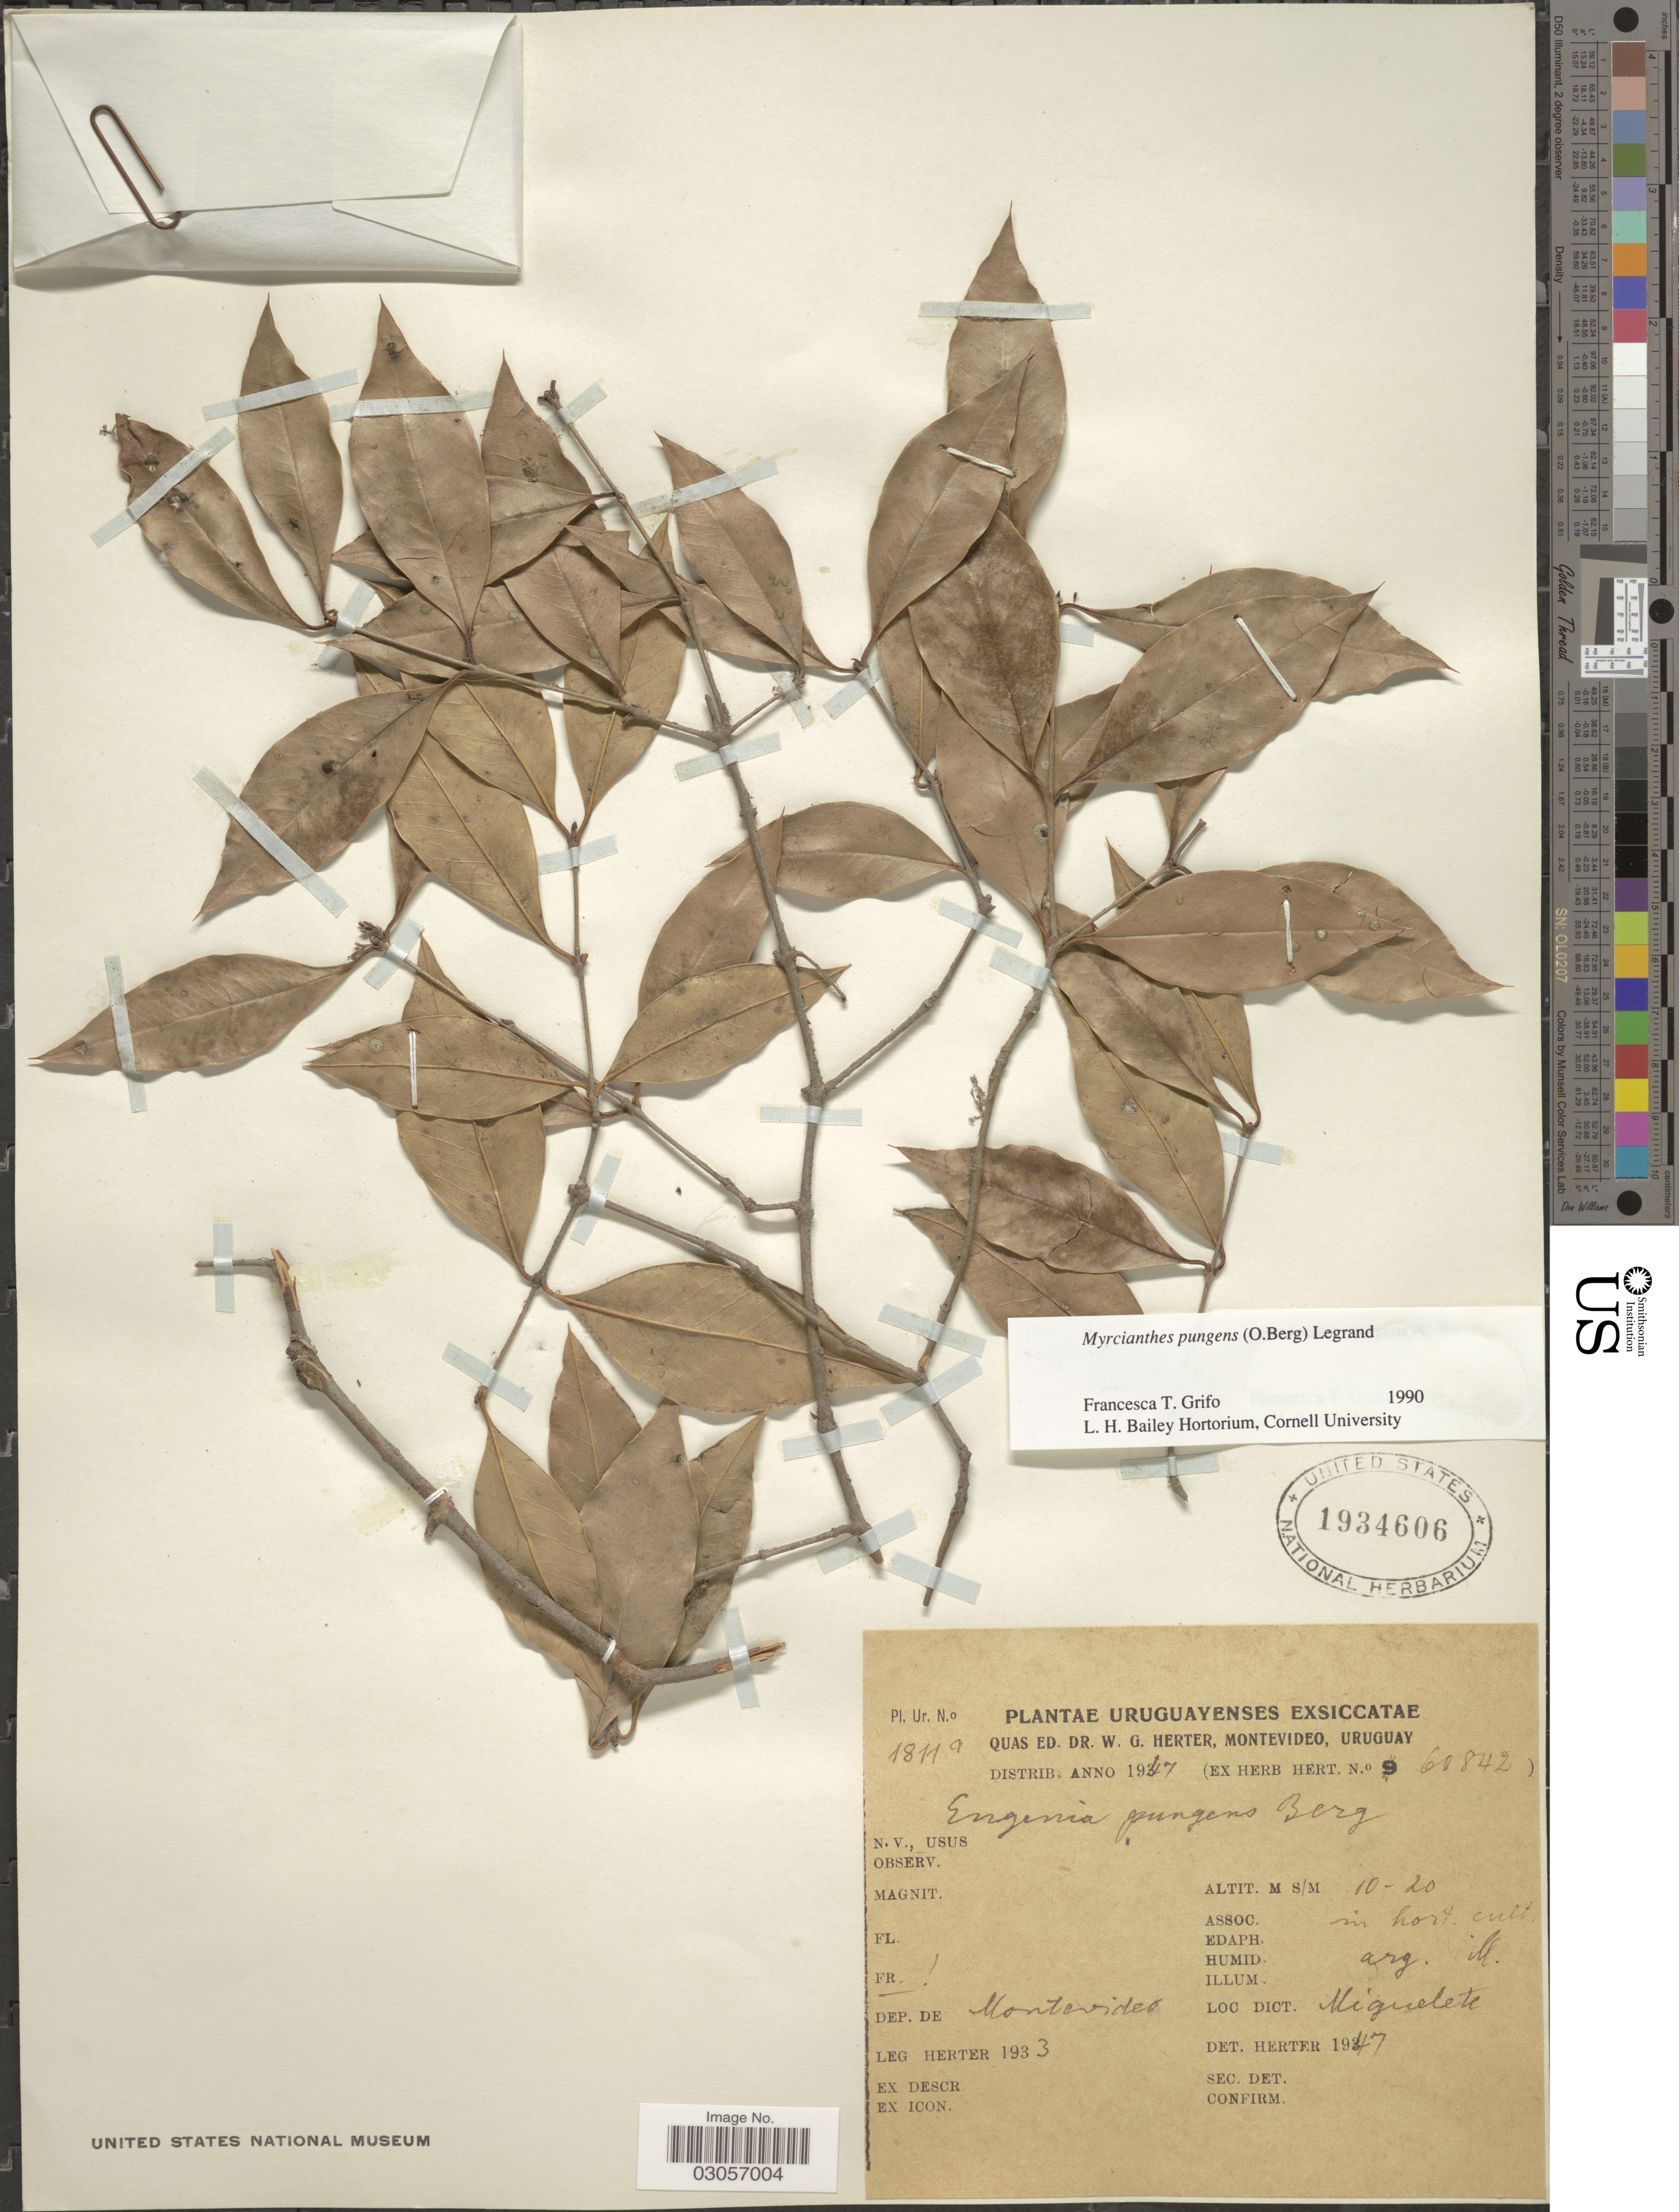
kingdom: Plantae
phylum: Tracheophyta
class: Magnoliopsida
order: Myrtales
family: Myrtaceae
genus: Myrcianthes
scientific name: Myrcianthes pungens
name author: (O. Berg) D. Legrand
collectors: W. G. Herter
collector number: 1811a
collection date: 1933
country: Uruguay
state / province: Montevideo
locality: Dep. de Montevideo, Miguelete.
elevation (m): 10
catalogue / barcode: US 1934606